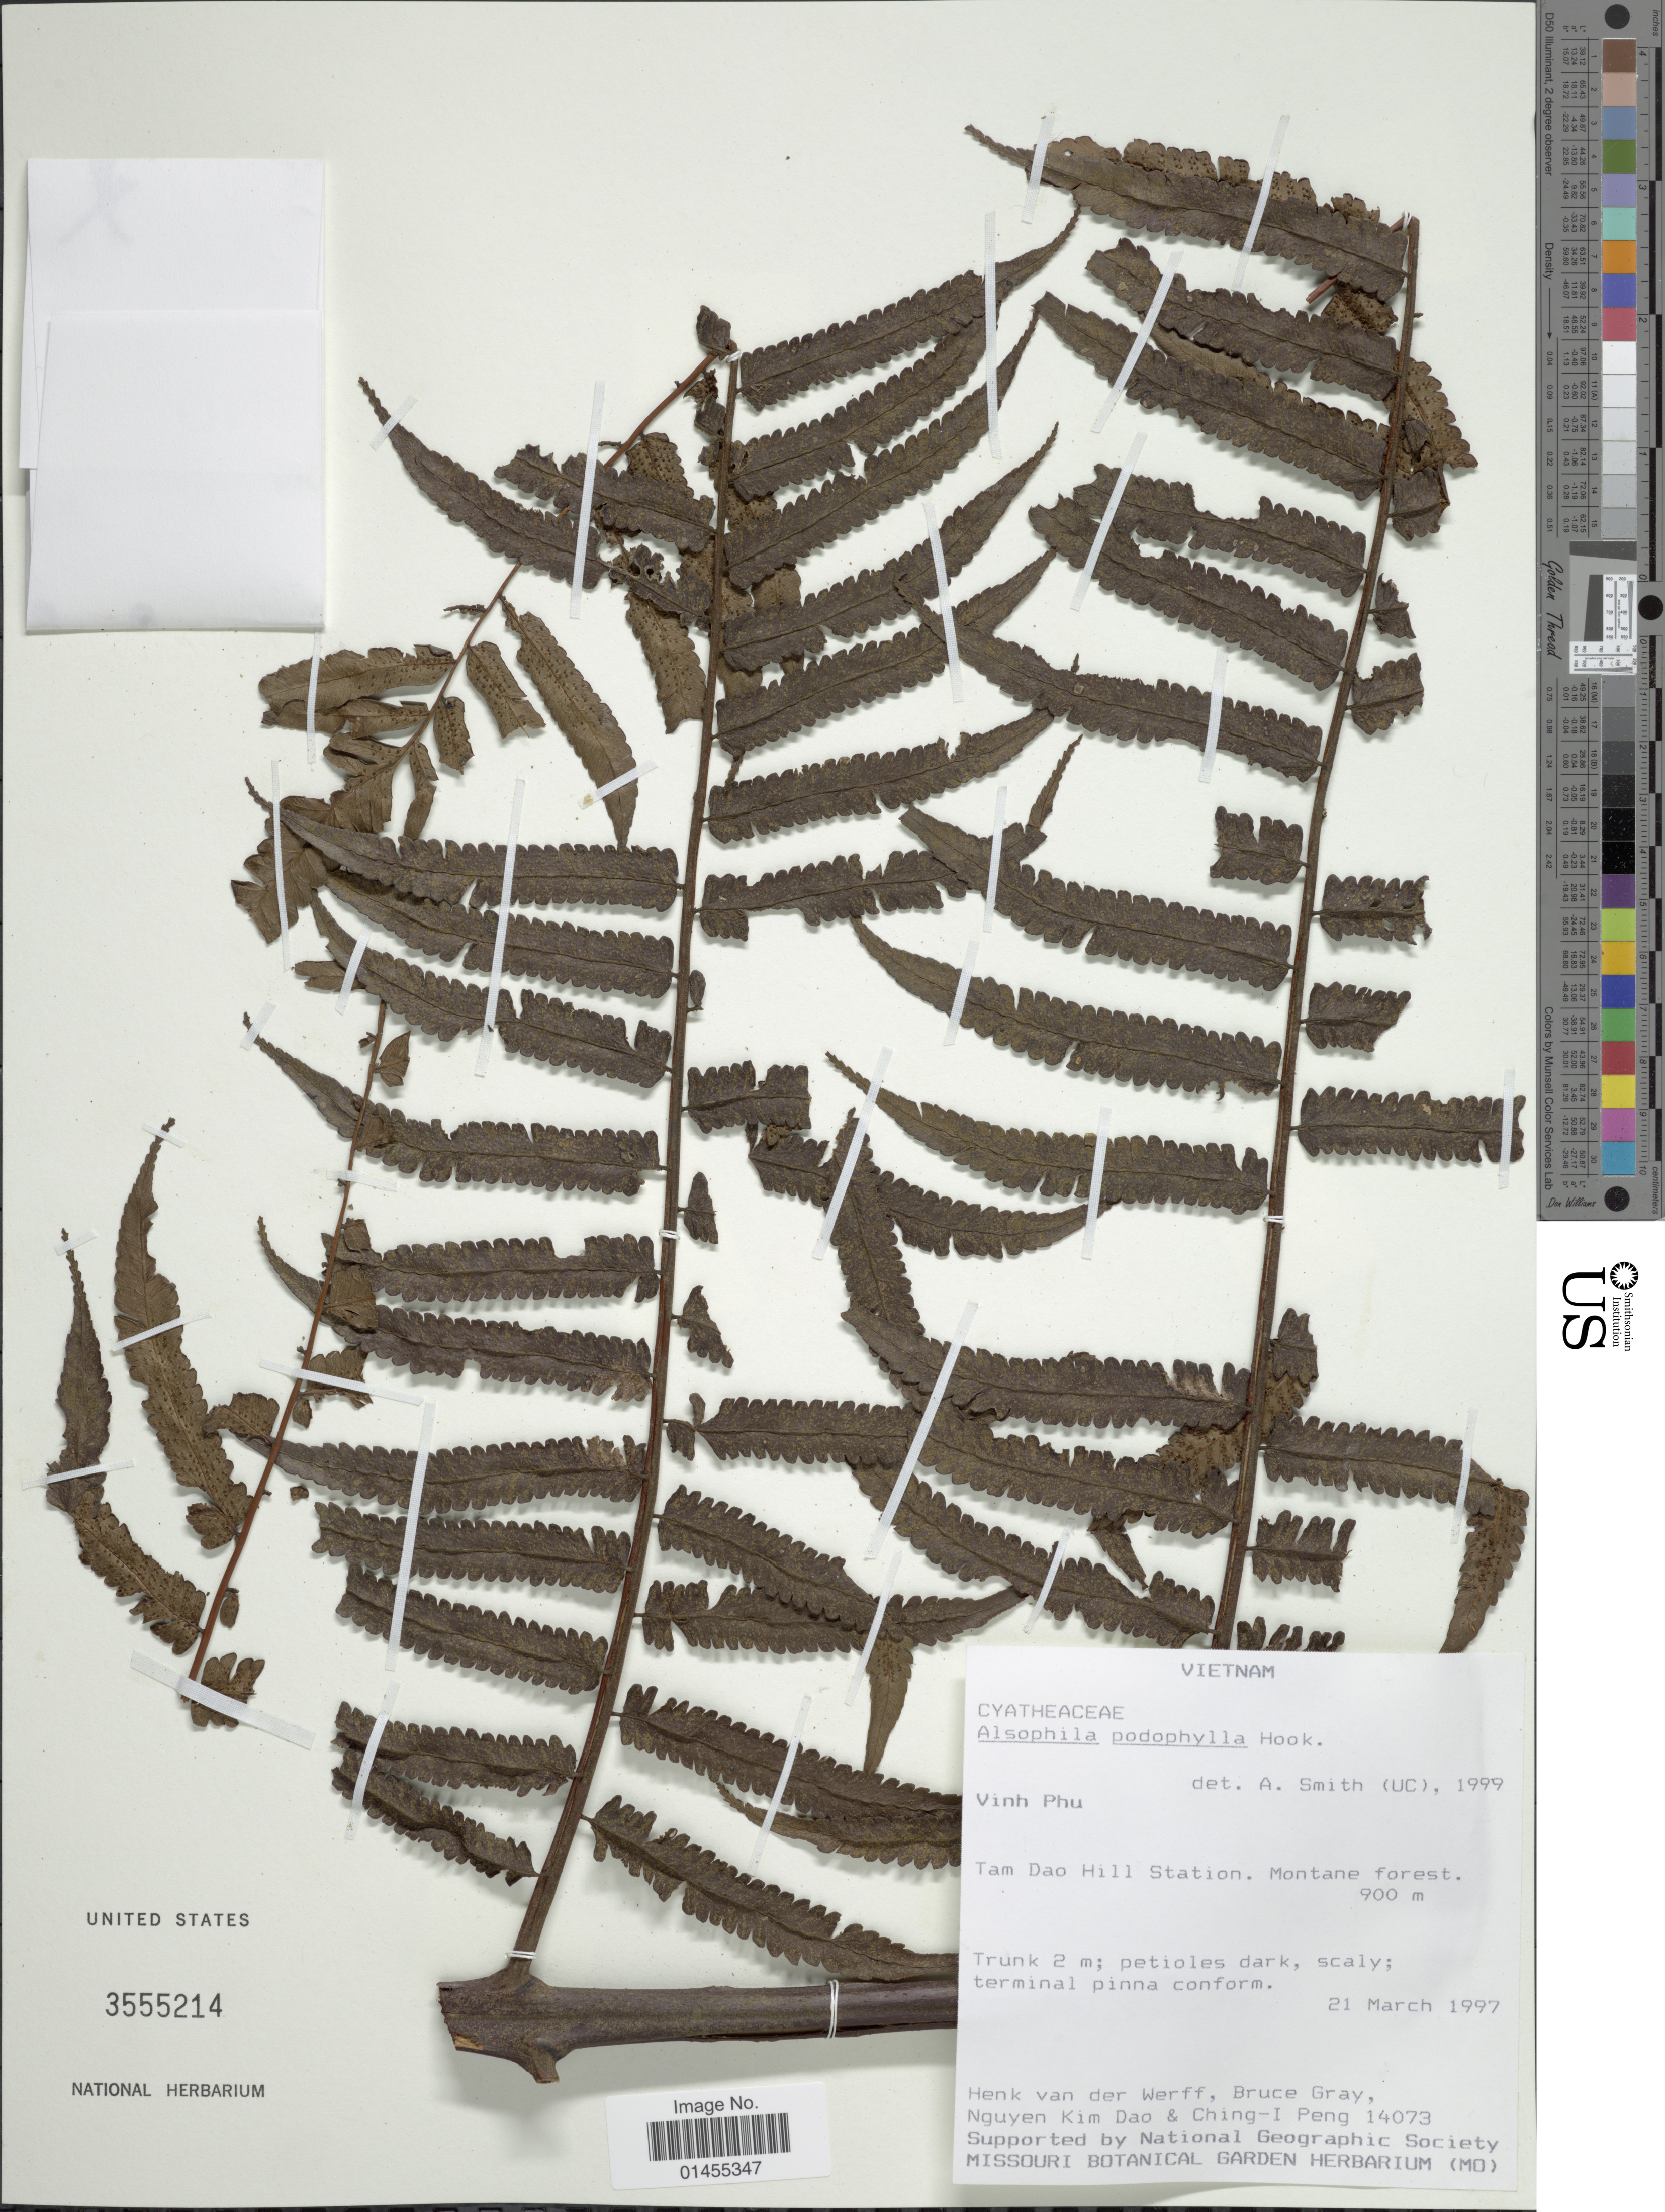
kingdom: Plantae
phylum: Tracheophyta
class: Polypodiopsida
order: Cyatheales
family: Cyatheaceae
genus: Alsophila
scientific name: Alsophila podophylla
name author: Hook.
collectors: H. van der Werff, B. Gray, N. Dao & C.-I Peng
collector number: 14073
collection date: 1997-03-21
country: Vietnam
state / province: Vinh Phuc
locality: Tam Dao Hill Station. Montane forest.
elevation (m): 900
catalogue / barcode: US 3555214